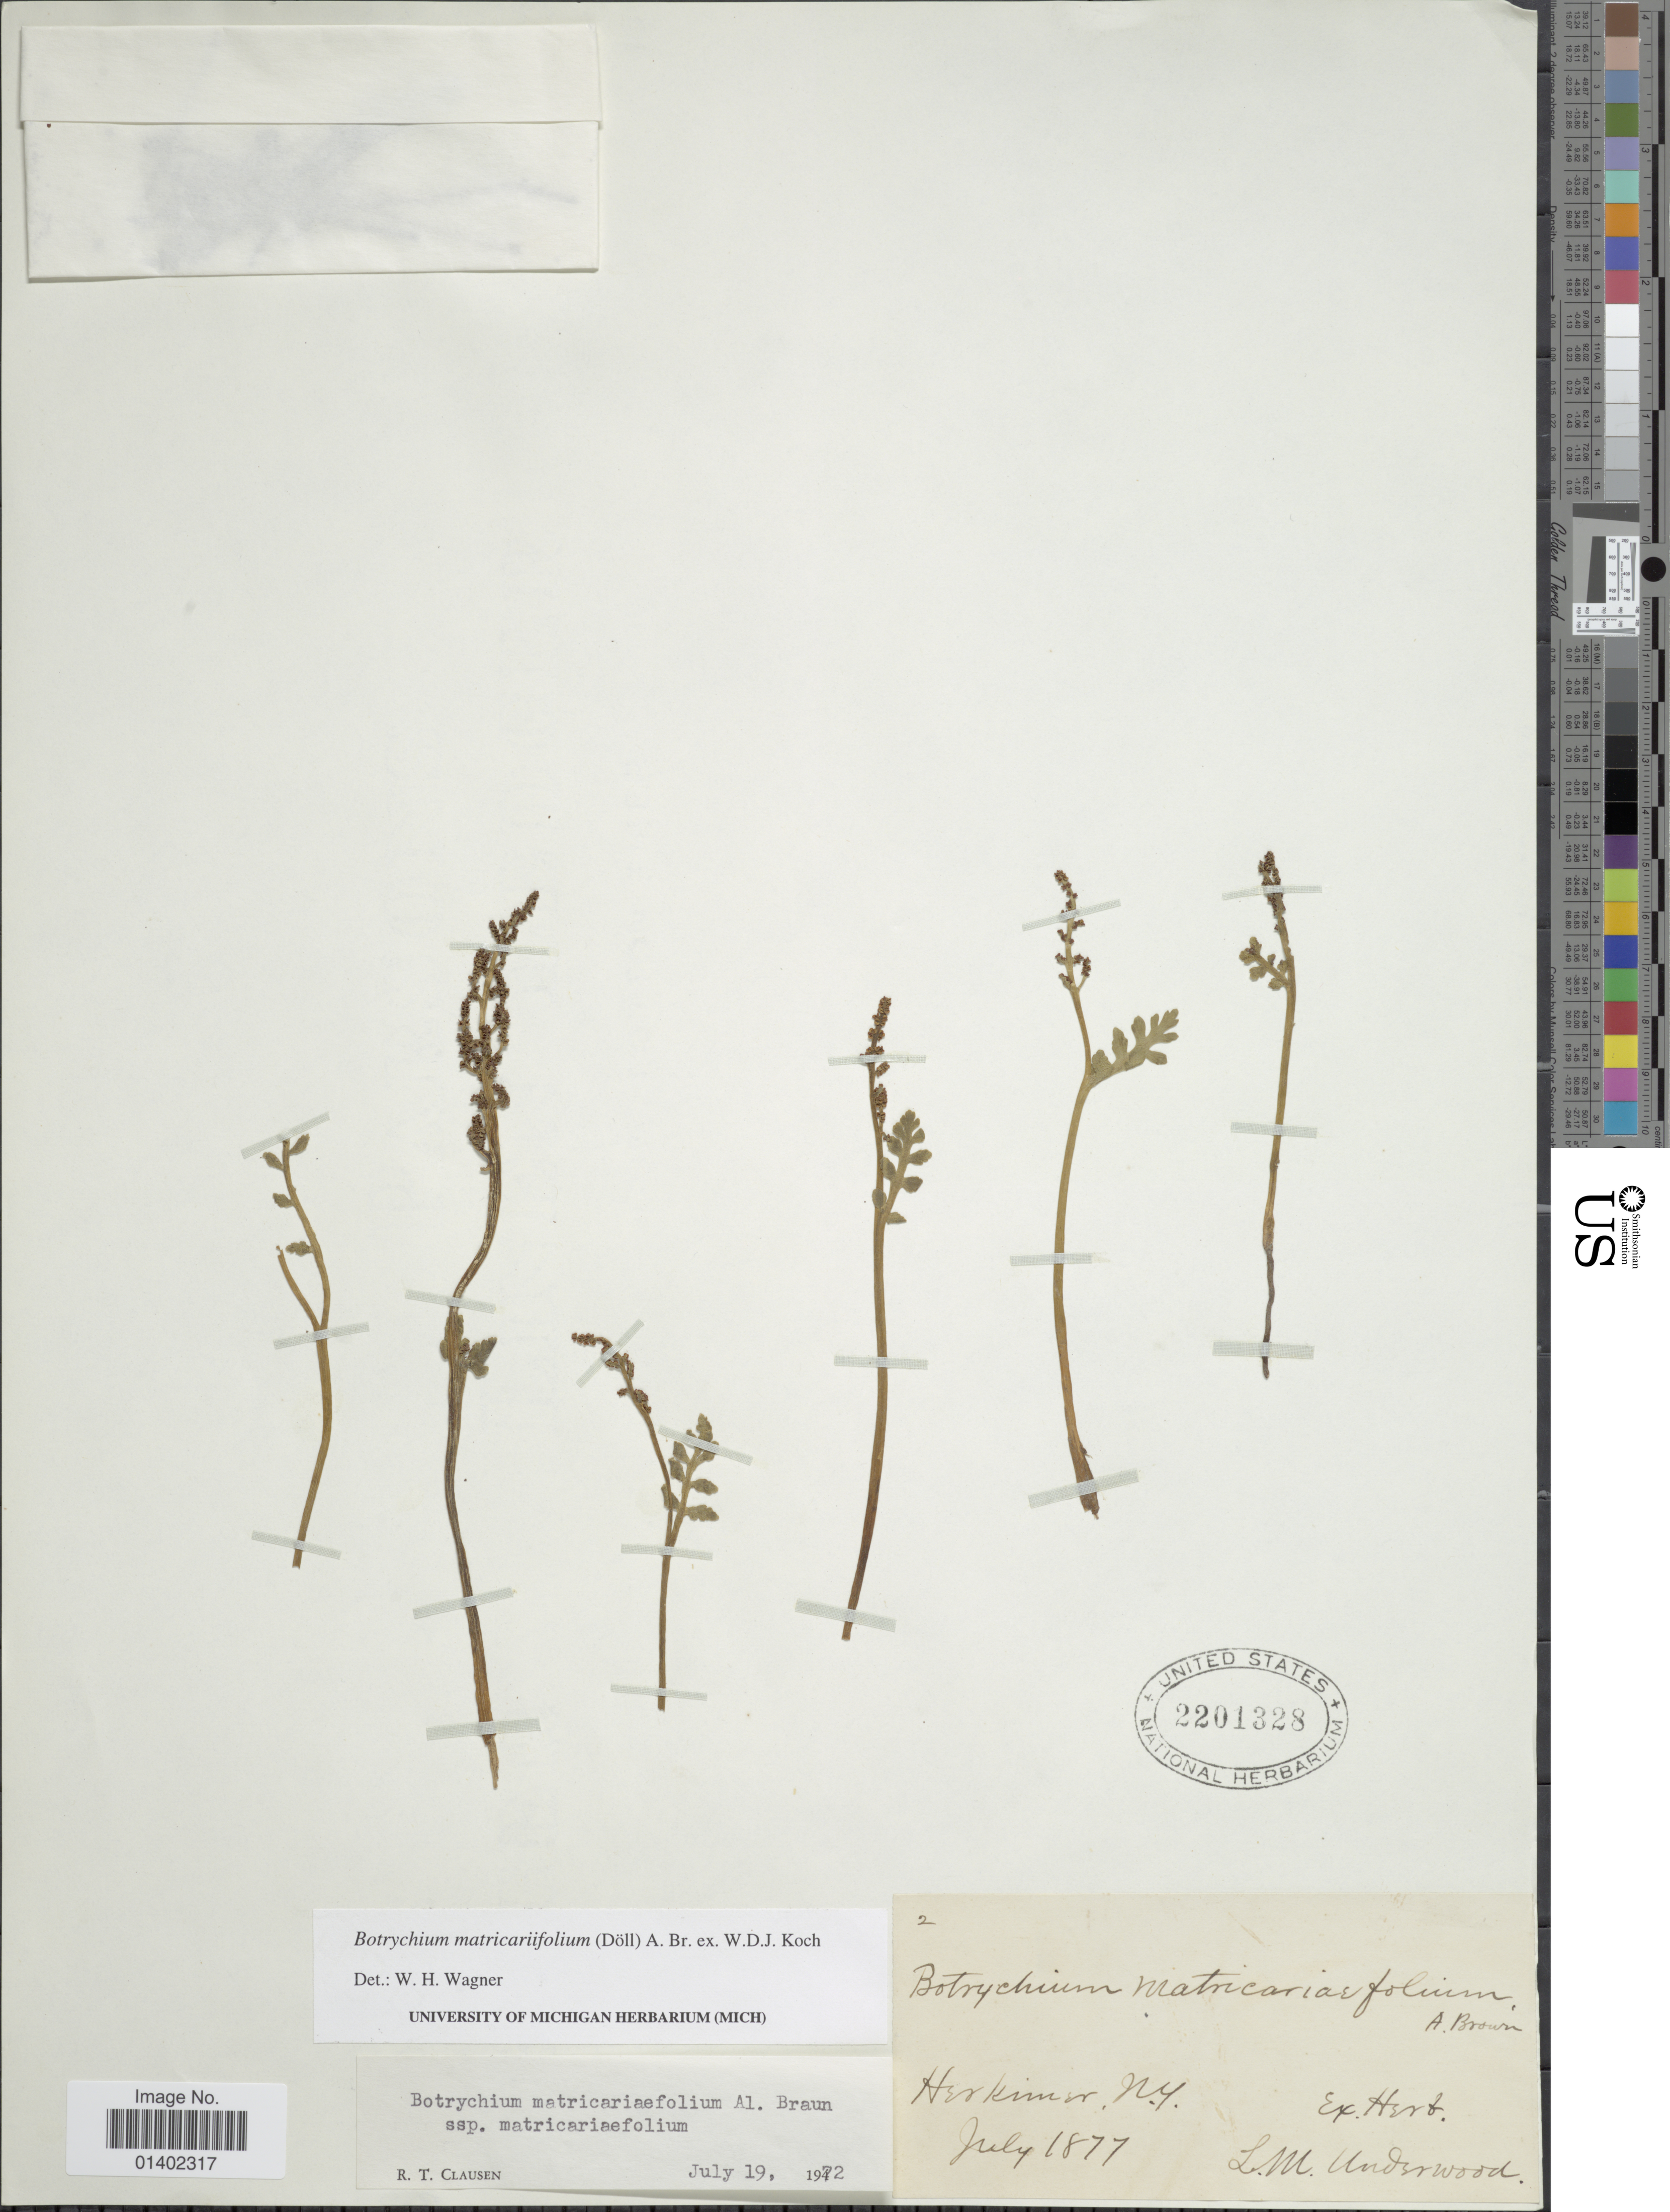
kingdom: Plantae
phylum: Tracheophyta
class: Polypodiopsida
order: Ophioglossales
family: Ophioglossaceae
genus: Botrychium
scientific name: Botrychium matricariifolium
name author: (A. Braun ex Dowell) A. Braun ex Koch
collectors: L. M. Underwood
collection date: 1877-07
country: United States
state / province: New York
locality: Herkimer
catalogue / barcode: US 2201328